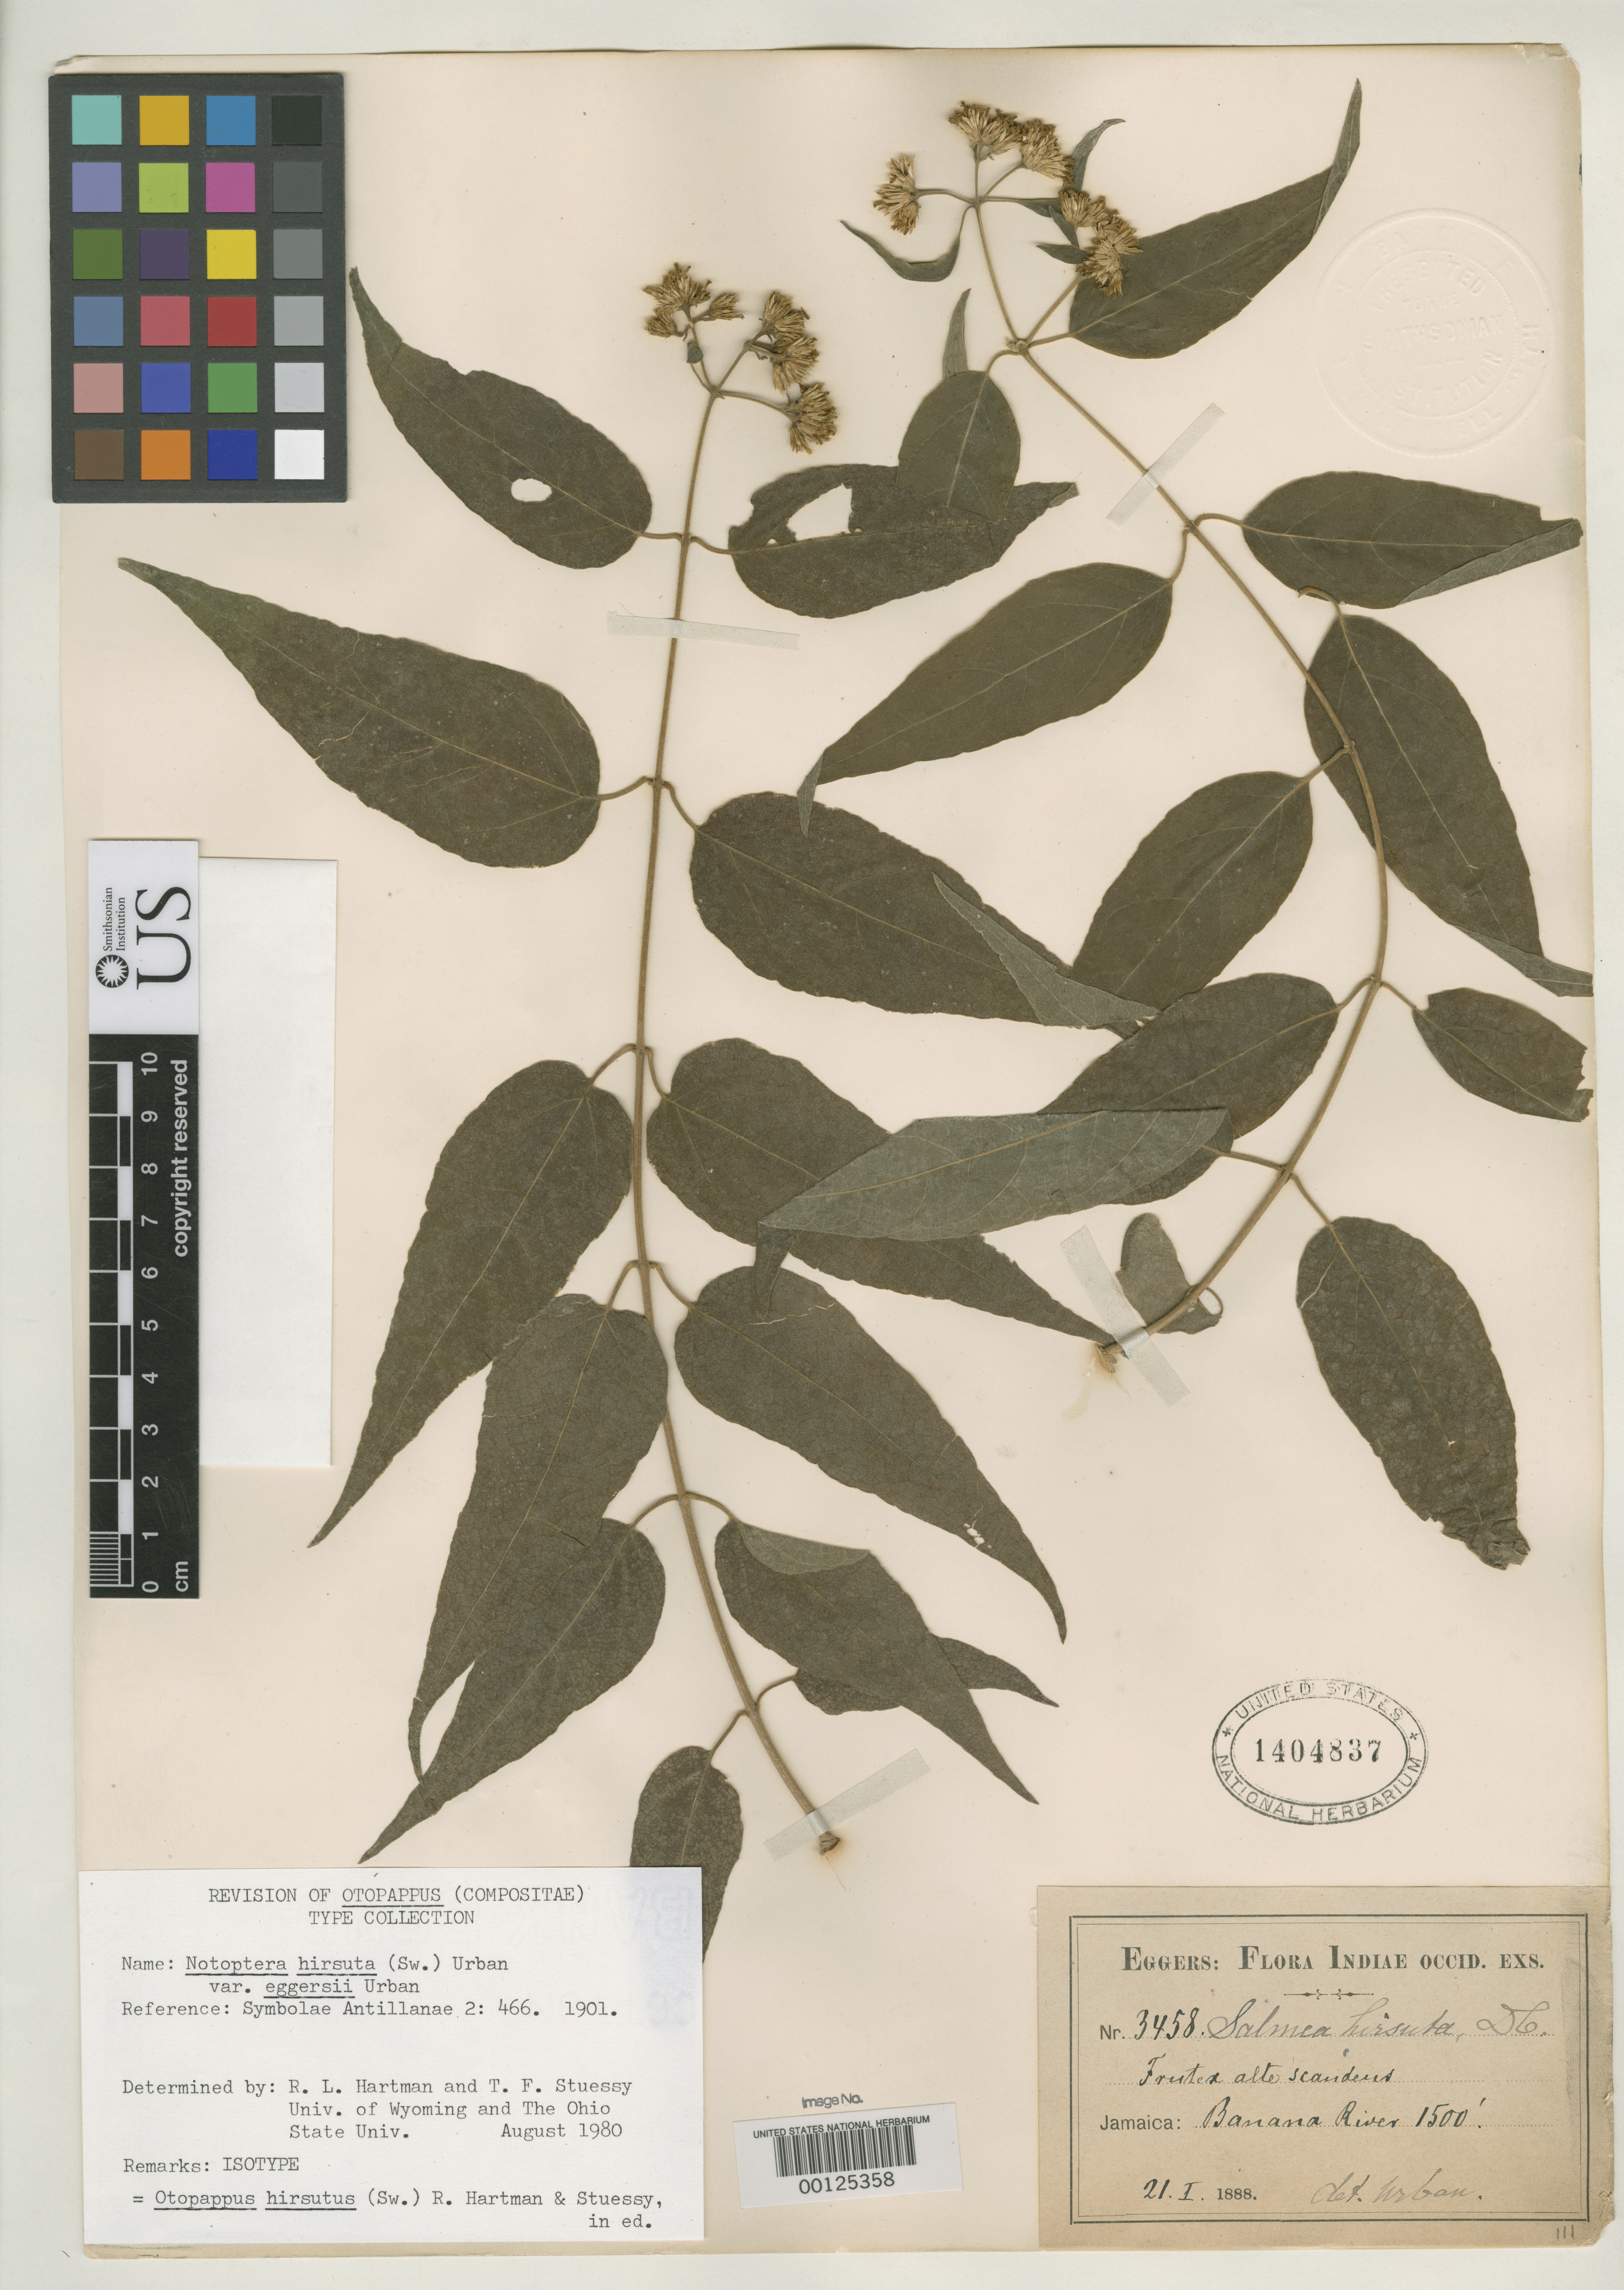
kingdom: Plantae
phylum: Tracheophyta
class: Magnoliopsida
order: Asterales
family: Asteraceae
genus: Notoptera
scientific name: Notoptera hirsuta var. eggersii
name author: Urb.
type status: Isotype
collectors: H. F. A. von Eggers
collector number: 3458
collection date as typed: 21 Jan 1888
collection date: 1888-01-21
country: Jamaica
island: Greater Antilles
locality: Banana River.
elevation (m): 457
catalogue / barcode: US 1404837